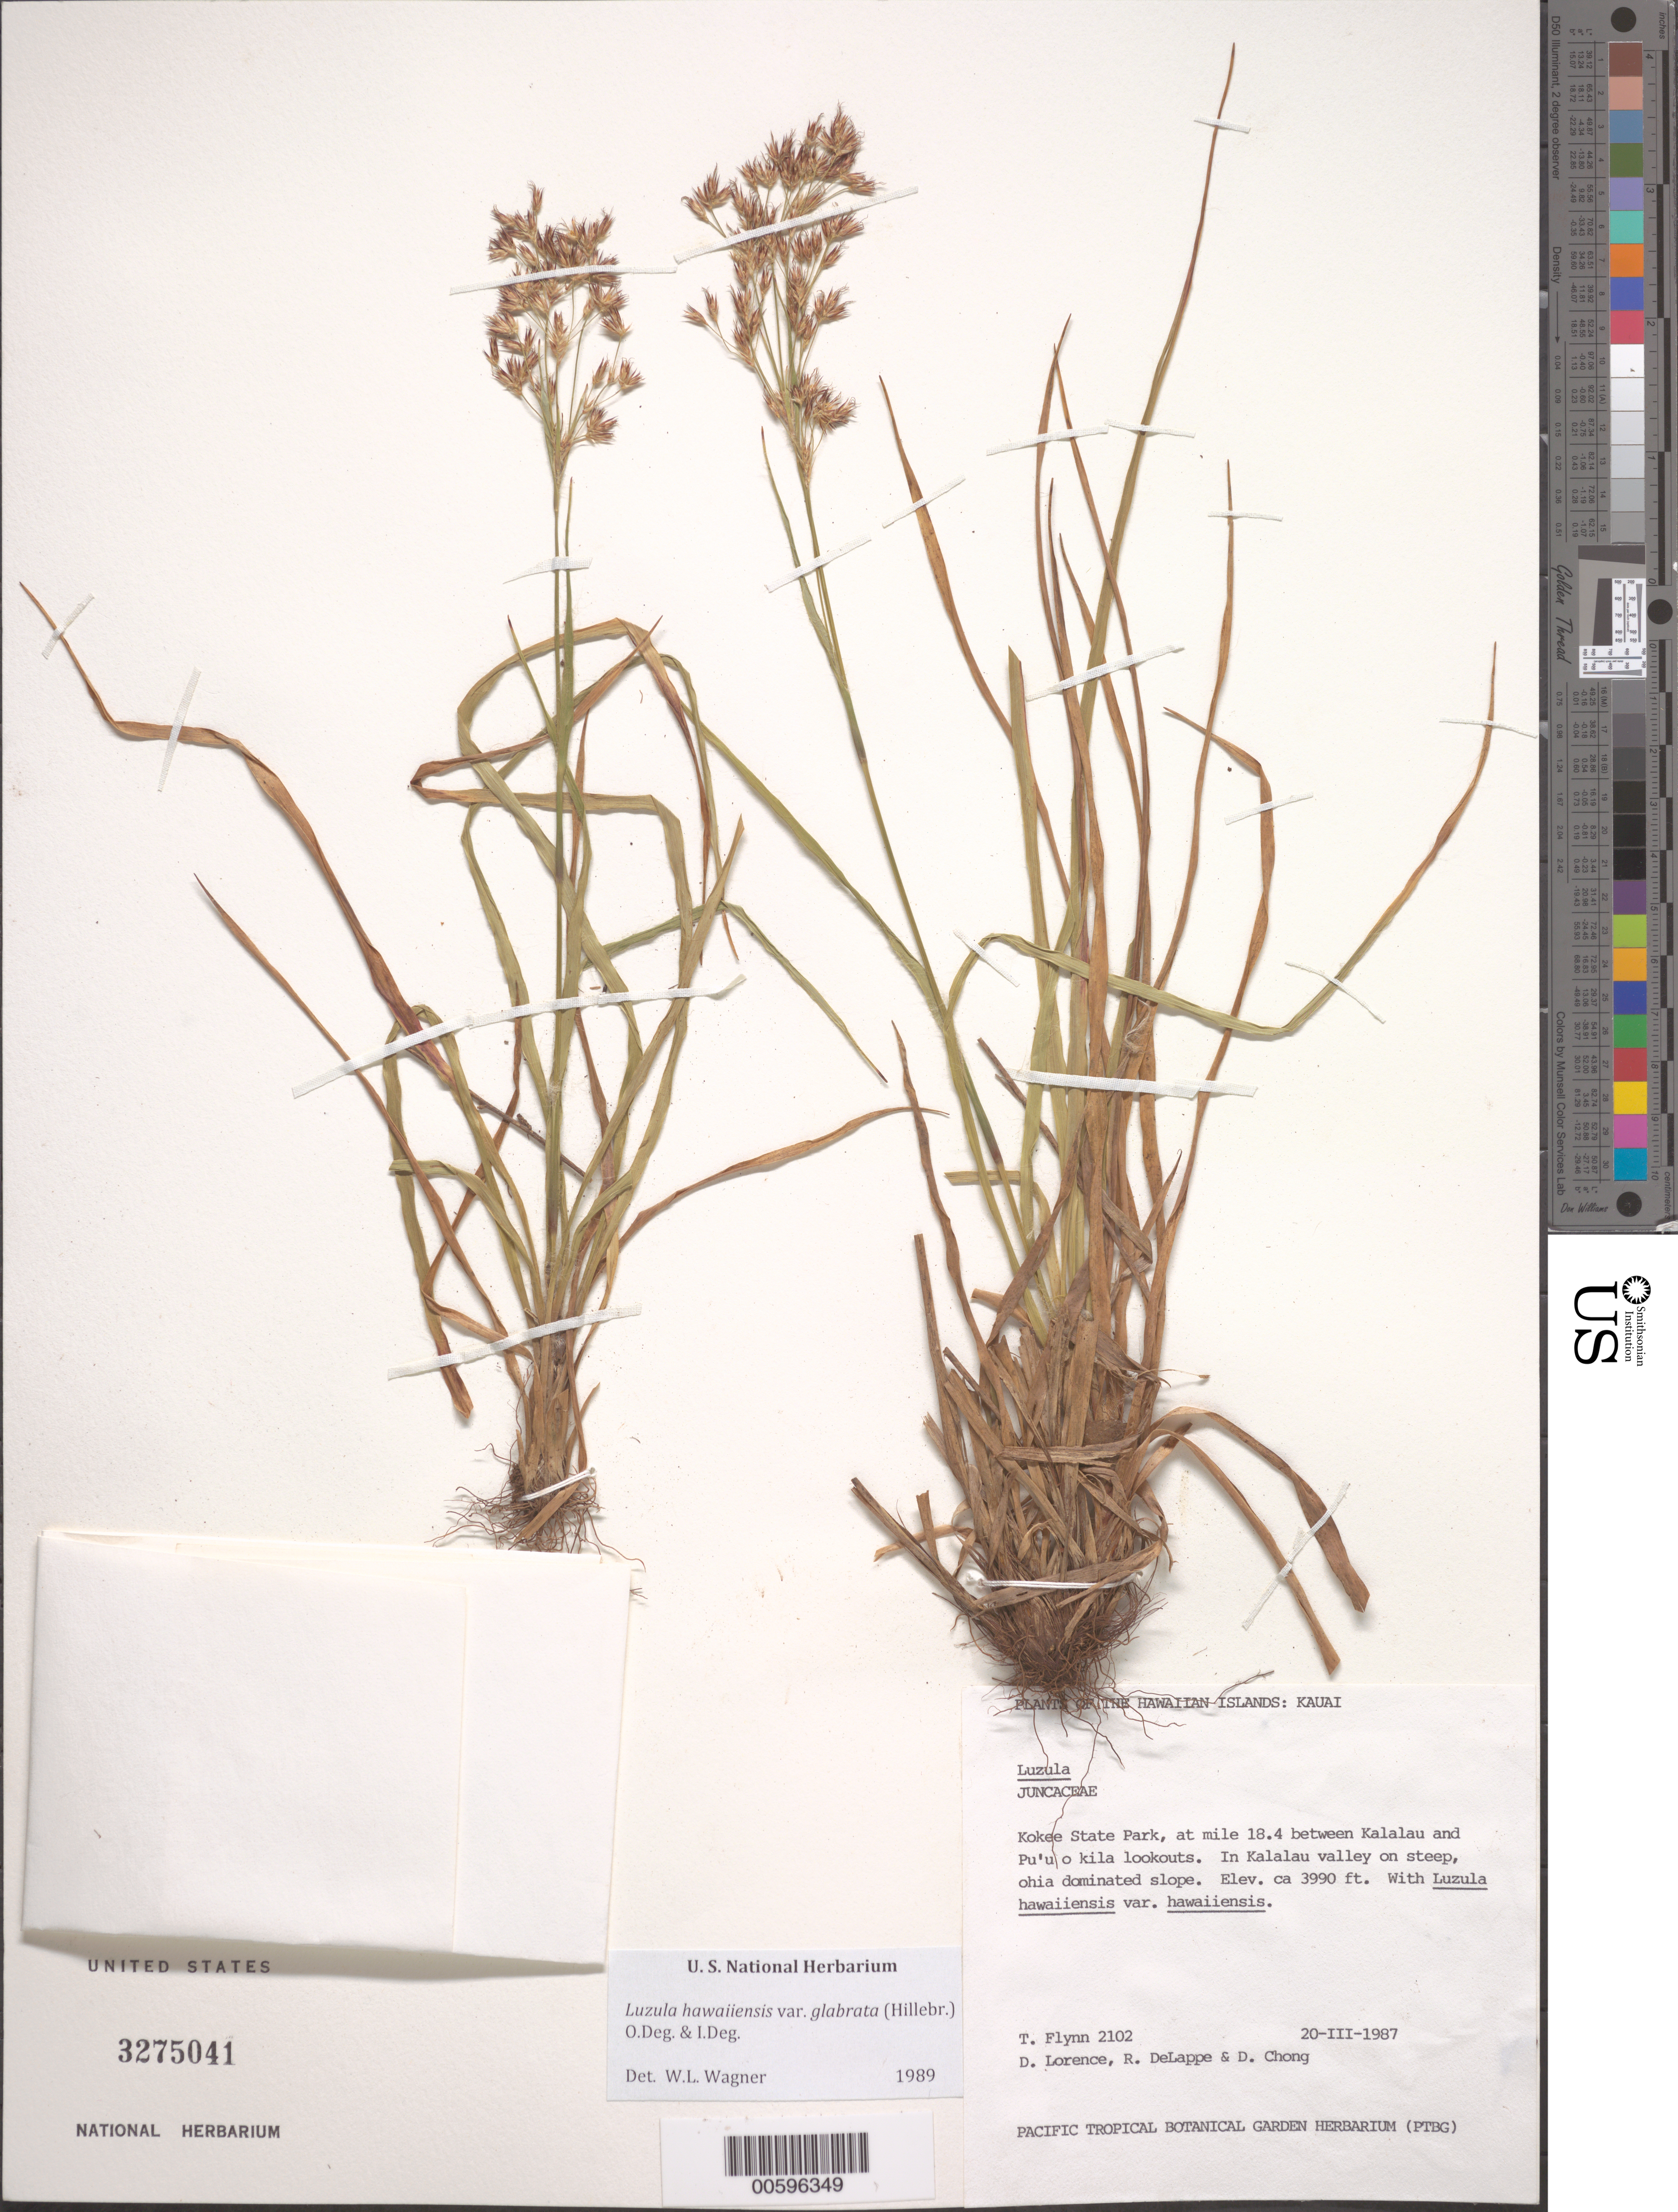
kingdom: Plantae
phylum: Tracheophyta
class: Liliopsida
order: Poales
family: Juncaceae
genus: Luzula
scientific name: Luzula hawaiiensis var. glabrata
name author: (Hillebr.) O. Deg. & I. Deg.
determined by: Wagner, W. L., (BOT), Smithsonian Institution - National Museum of Natural History (UNITED STATES)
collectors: T. W. Flynn, D. Lorence, R. DeLappe & D. Chong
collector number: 2102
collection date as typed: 20 Mar 1987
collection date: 1987-03-20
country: United States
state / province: Hawaii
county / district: Kaui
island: Kaua'i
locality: Kokee State Park, at mi 18.4 between Kalalau and Pu'u o kila lookouts. In Kalalau valley.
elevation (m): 1216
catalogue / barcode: US 3275041